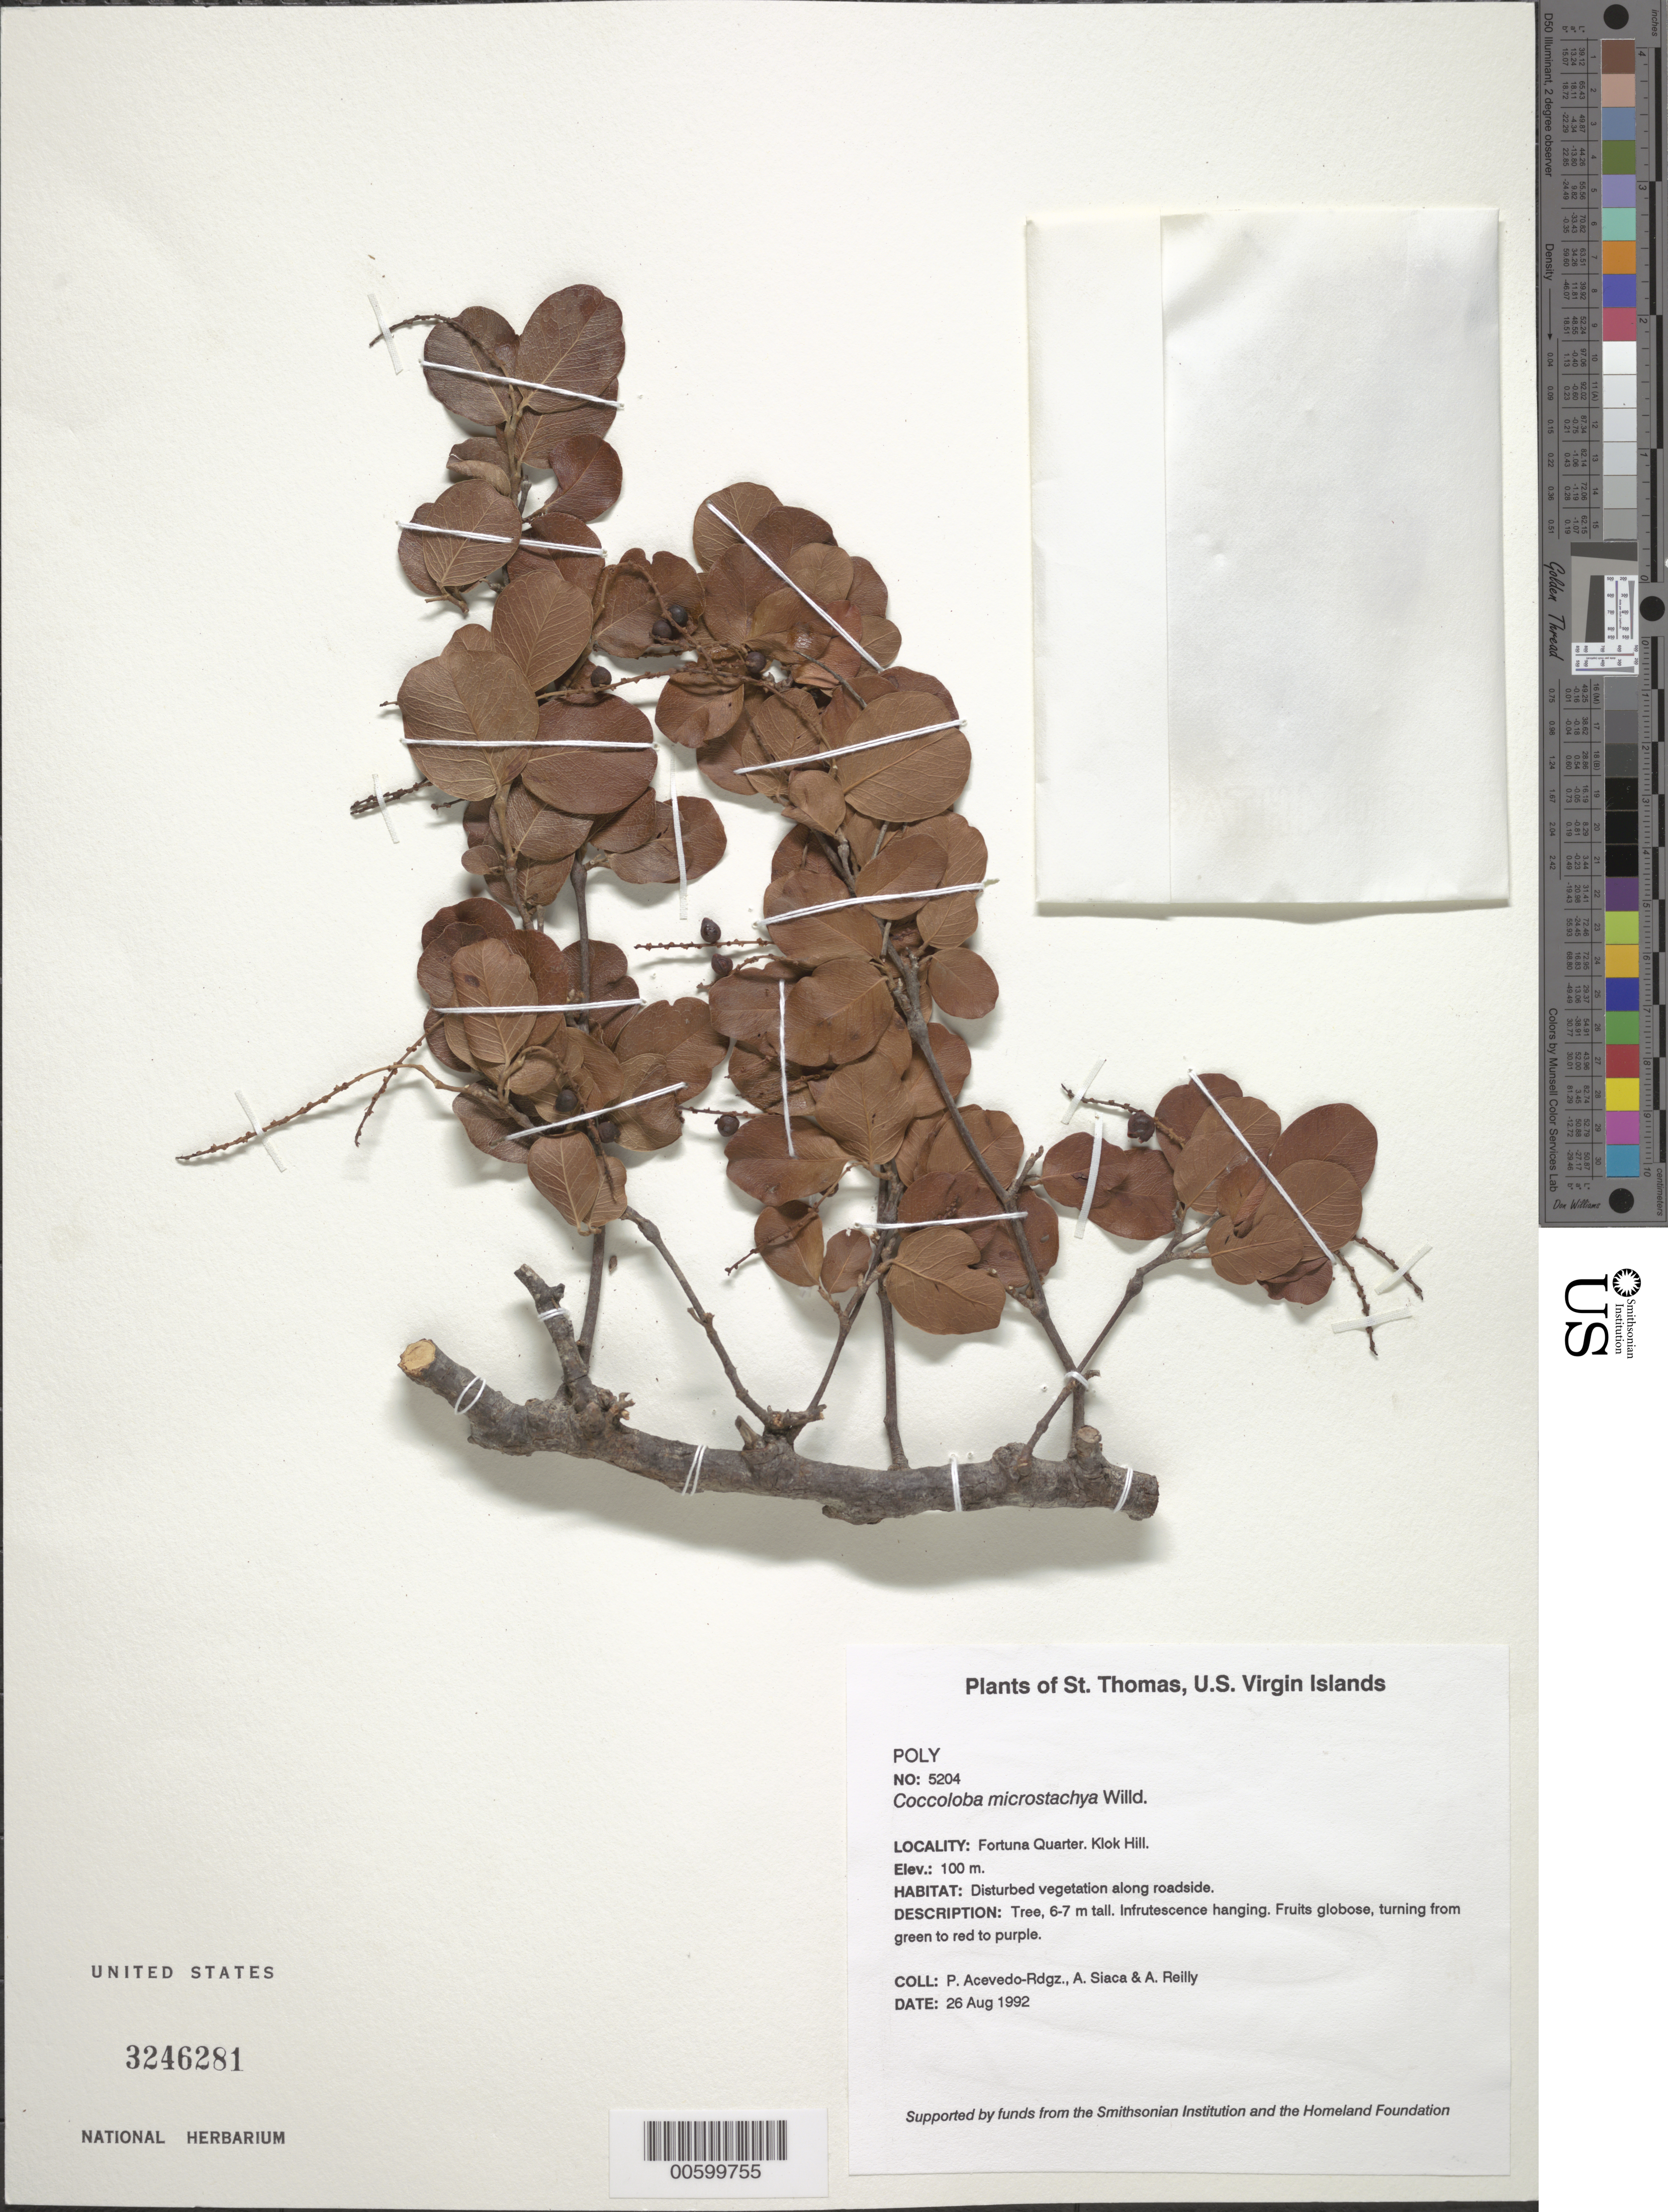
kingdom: Plantae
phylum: Tracheophyta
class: Magnoliopsida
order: Caryophyllales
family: Polygonaceae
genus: Coccoloba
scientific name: Coccoloba microstachya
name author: Willd.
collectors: P. Acevedo-Rodr., A. Siaca & A. Reilly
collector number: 5204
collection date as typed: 26 Aug 1992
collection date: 1992-08-26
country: U.S. Virgin Islands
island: St. Thomas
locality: Fortuna Quarter. Klok Hill.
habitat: Disturbed vegetation along roadside.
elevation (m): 100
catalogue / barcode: US 3246281